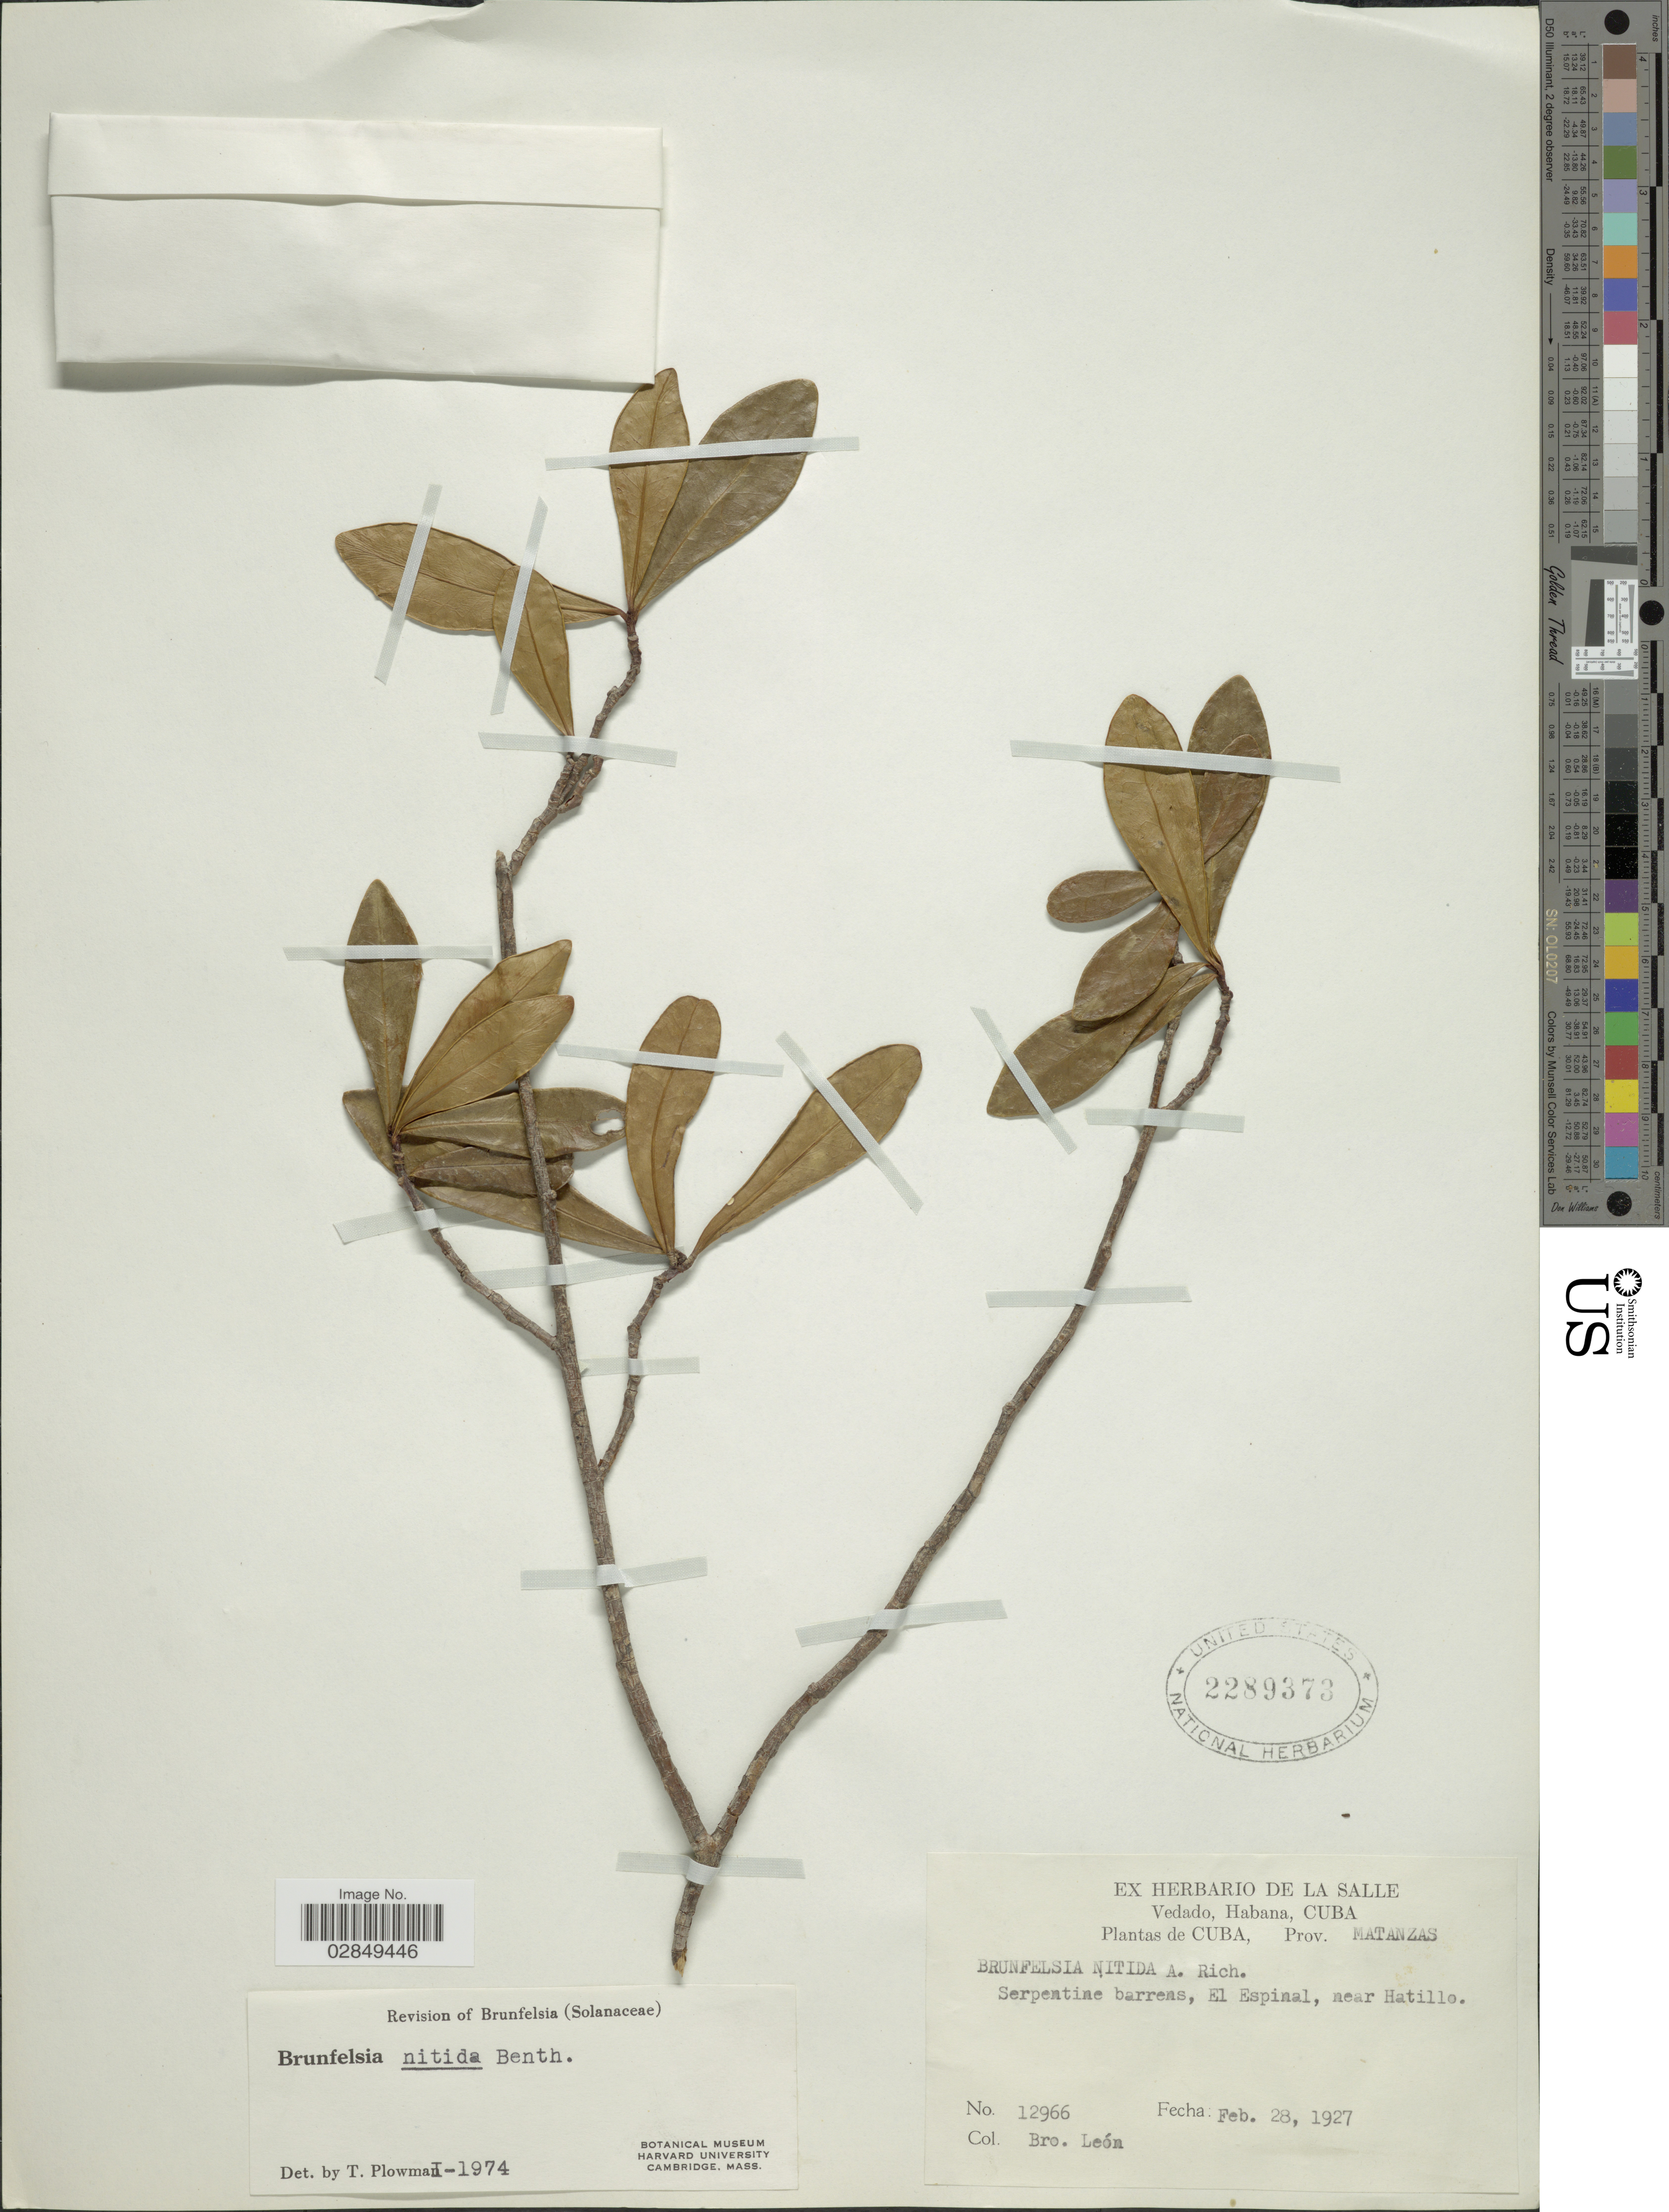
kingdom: Plantae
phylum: Tracheophyta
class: Magnoliopsida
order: Solanales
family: Solanaceae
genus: Brunfelsia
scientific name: Brunfelsia nitida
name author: Benth.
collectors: Bro. León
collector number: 12966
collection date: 1927-02-28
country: Cuba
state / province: Matanzas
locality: Serpentine barrens, El Espinal, near Hatillo.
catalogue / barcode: US 2289373